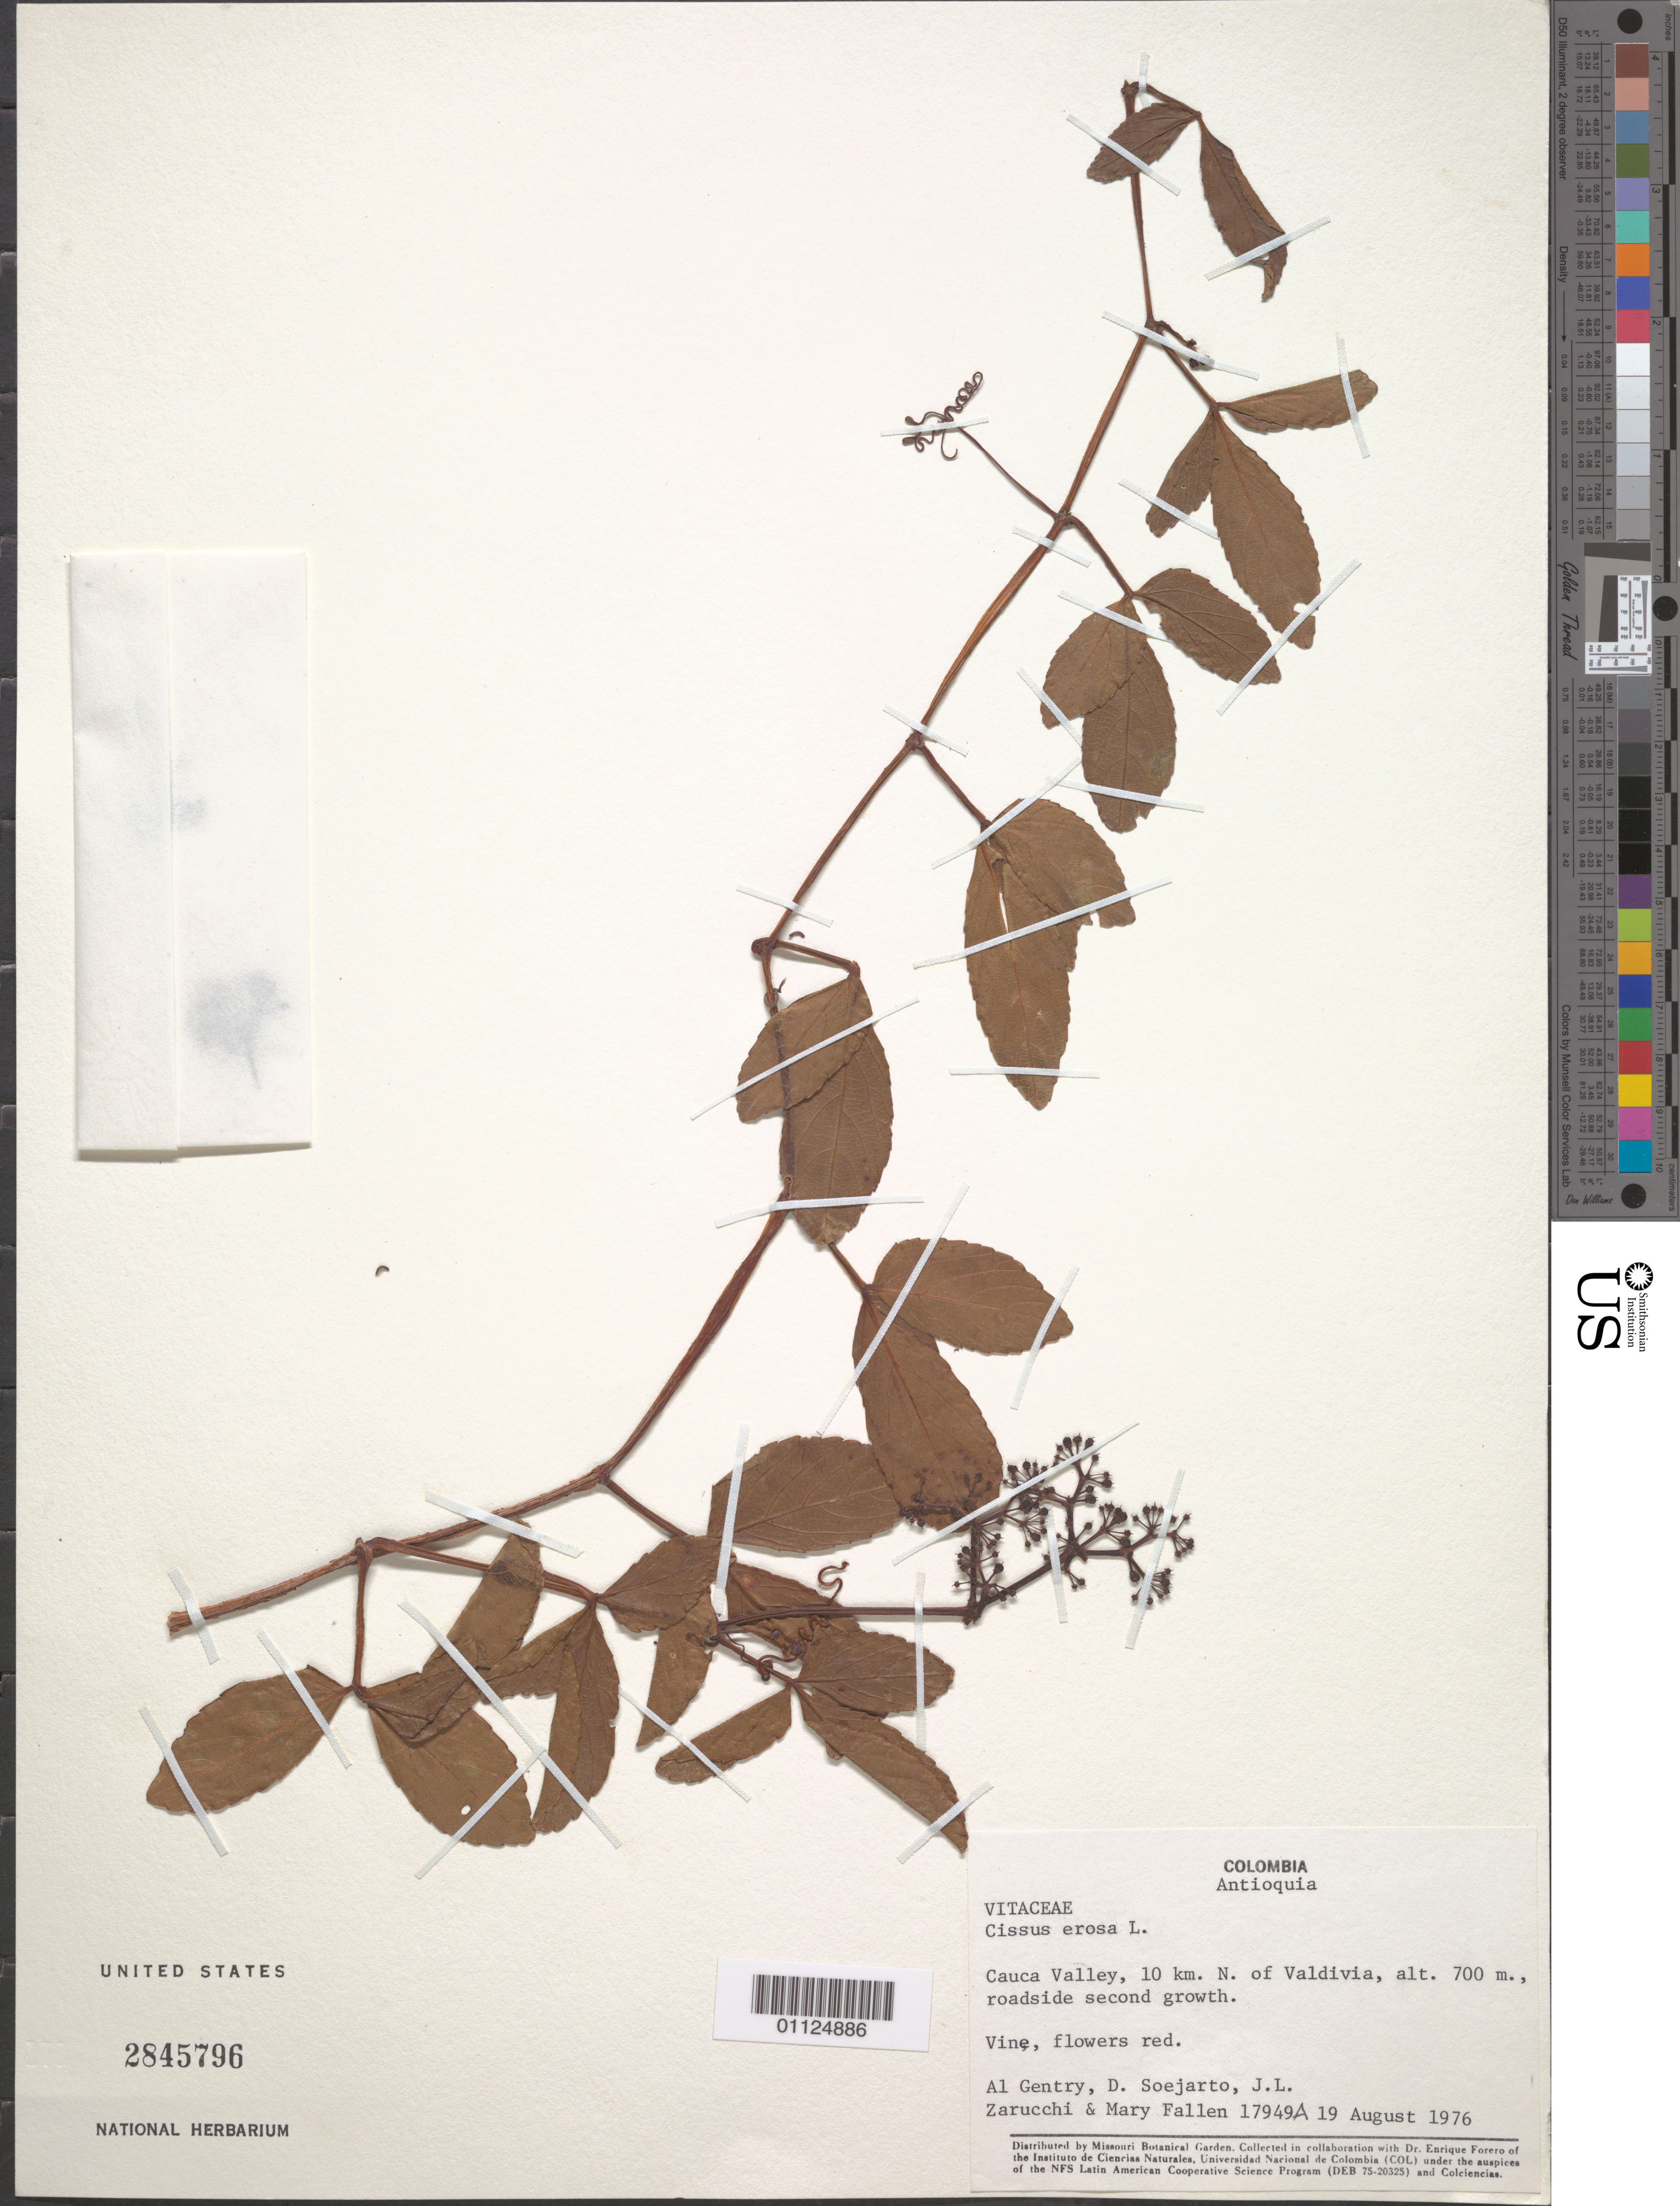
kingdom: Plantae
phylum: Tracheophyta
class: Magnoliopsida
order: Vitales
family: Vitaceae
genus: Cissus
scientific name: Cissus erosa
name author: Rich.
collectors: A. H. Gentry, D. D. Soejarto, J. L. Zarucchi & M. Fallen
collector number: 17949 A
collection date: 1979-08-19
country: Colombia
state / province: Antioquia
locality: Cauca Valley, 10 km N of Valdivia.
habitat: Vine. Roadside second growth.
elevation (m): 700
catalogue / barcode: US 2845796